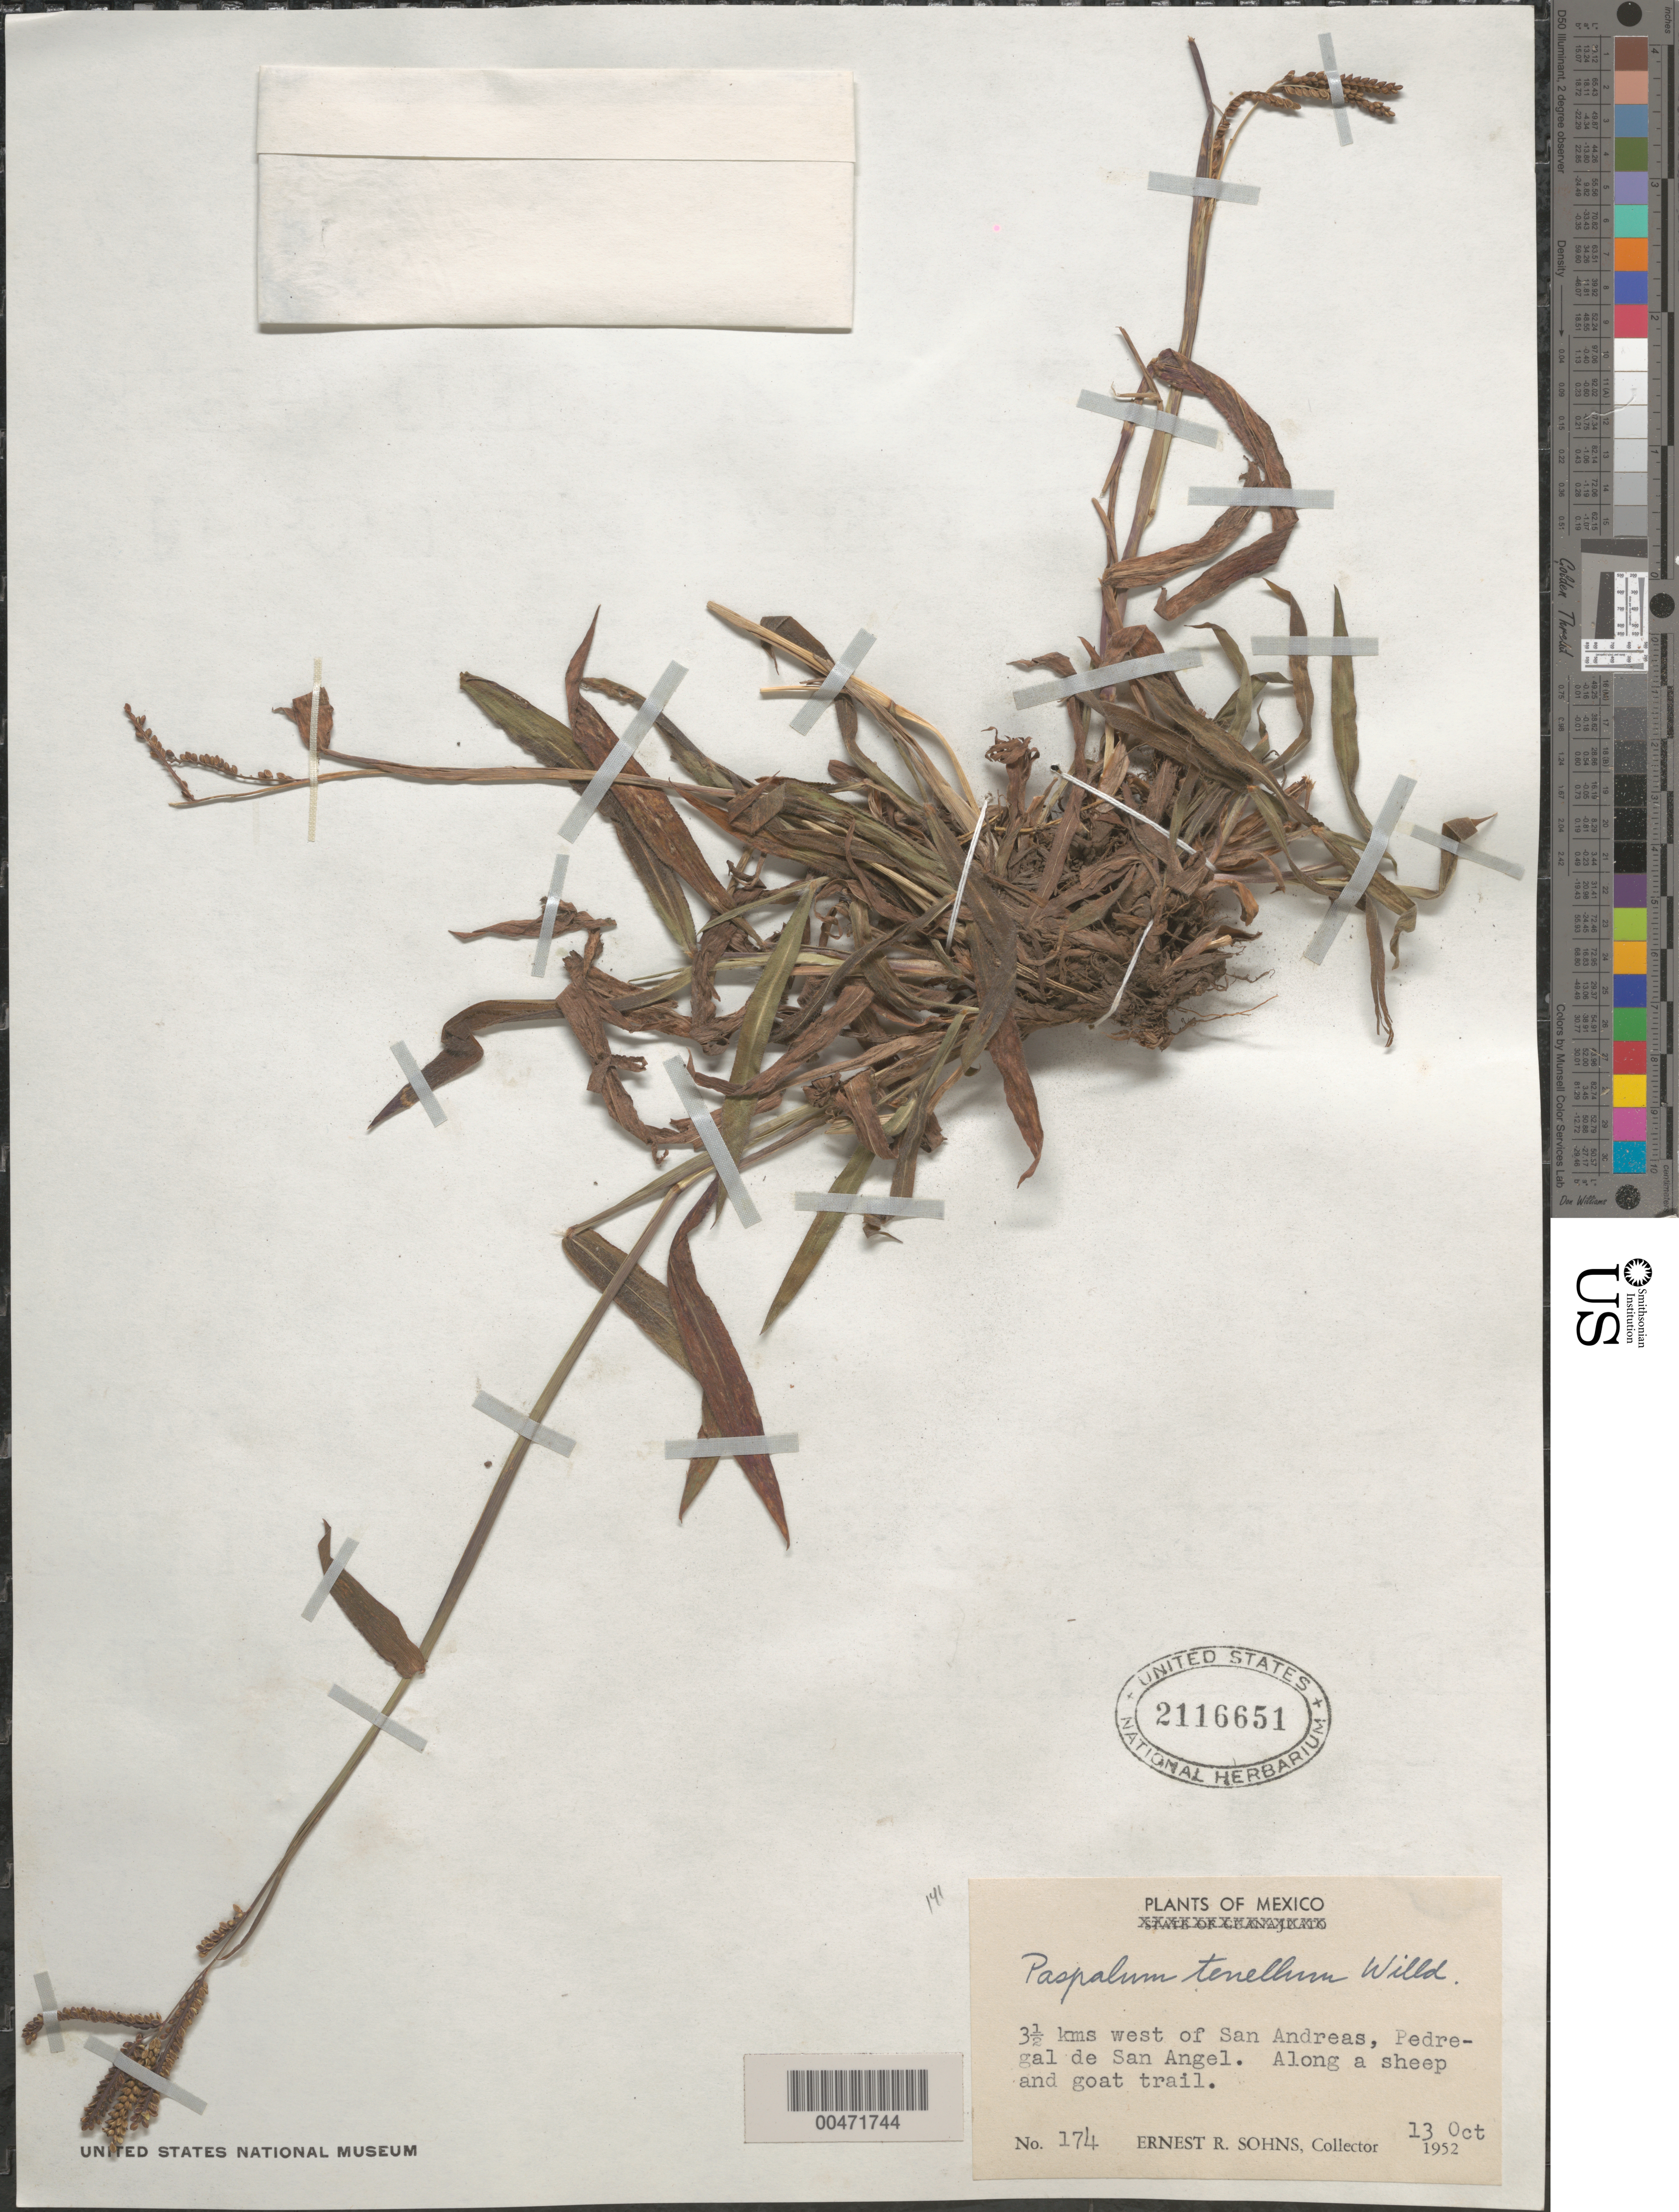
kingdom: Plantae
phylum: Tracheophyta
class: Liliopsida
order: Poales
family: Poaceae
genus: Paspalum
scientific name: Paspalum tenellum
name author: Willd.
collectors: E. R. Sohns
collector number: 174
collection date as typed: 13 Oct 1952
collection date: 1952-10-13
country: Mexico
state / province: Distrito Federal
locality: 3.5 km W of San Andreas, Pedregal de San Angel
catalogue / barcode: US 2116651